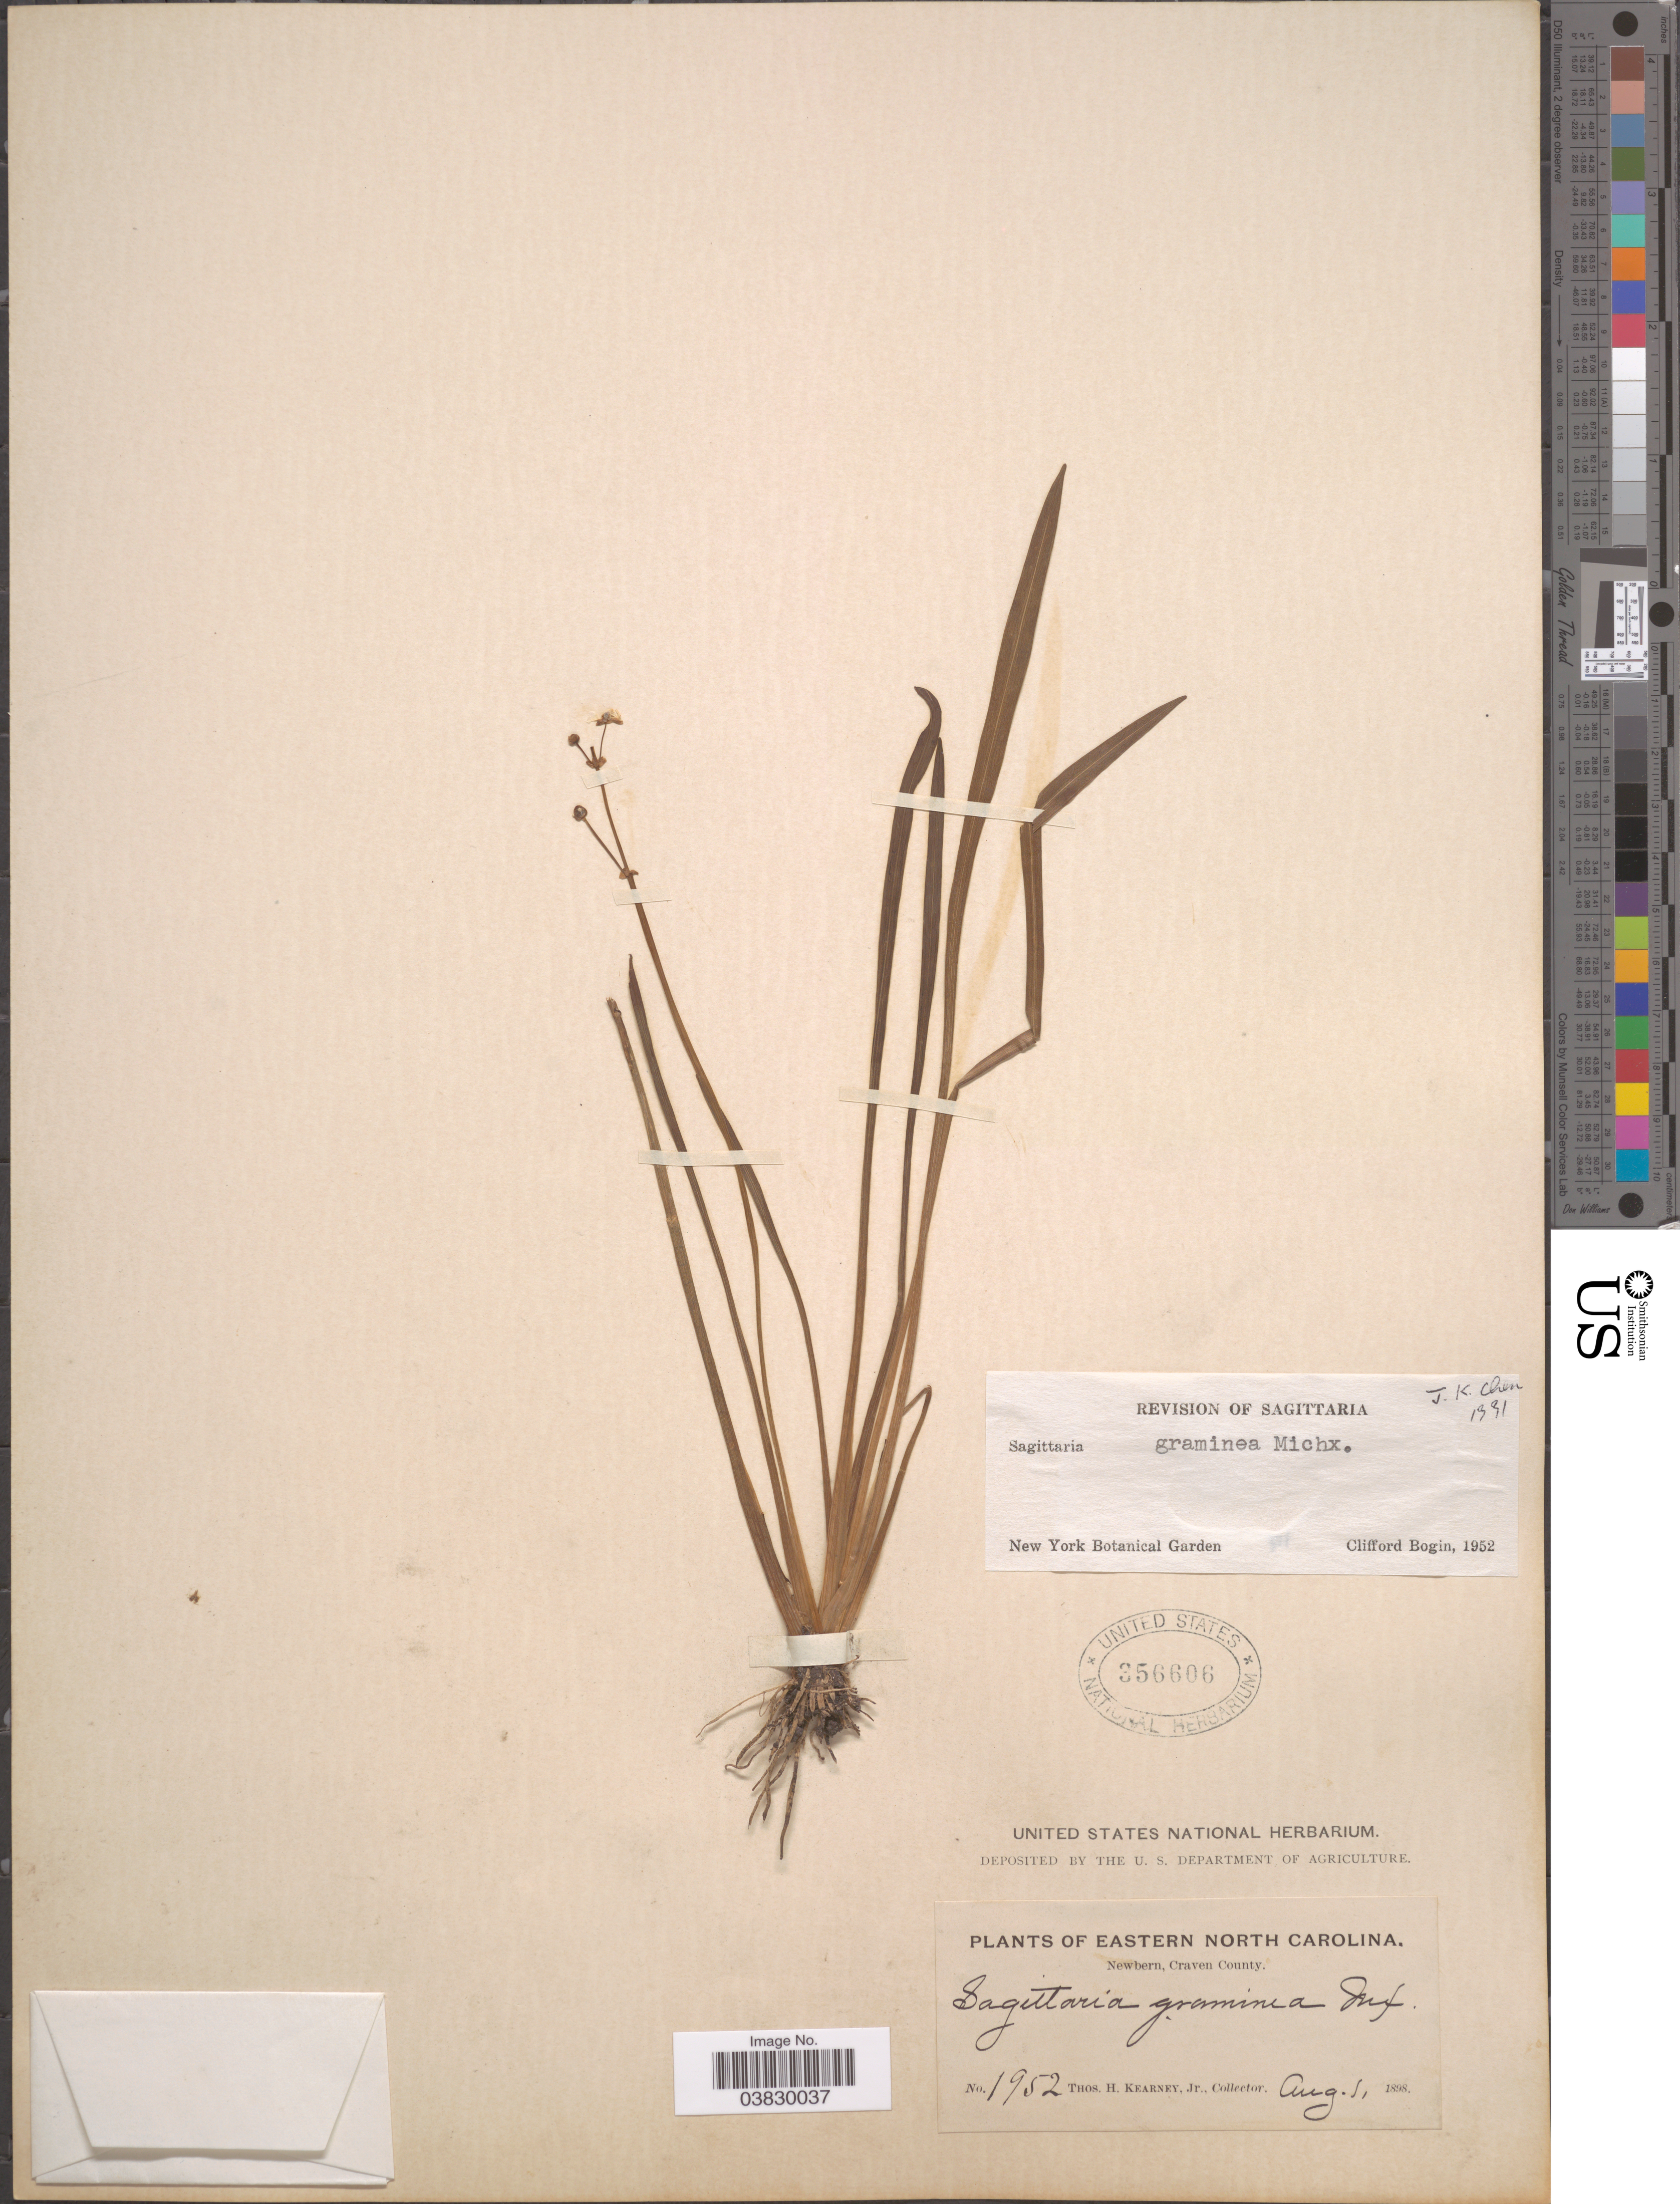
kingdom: Plantae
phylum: Tracheophyta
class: Liliopsida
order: Alismatales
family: Alismataceae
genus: Sagittaria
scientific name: Sagittaria graminea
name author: Michx.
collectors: T. H. Kearney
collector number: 1952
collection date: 1898-08-01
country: United States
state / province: North Carolina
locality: Eastern North Carolina. Newbern, Craven County.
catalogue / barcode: US 356606